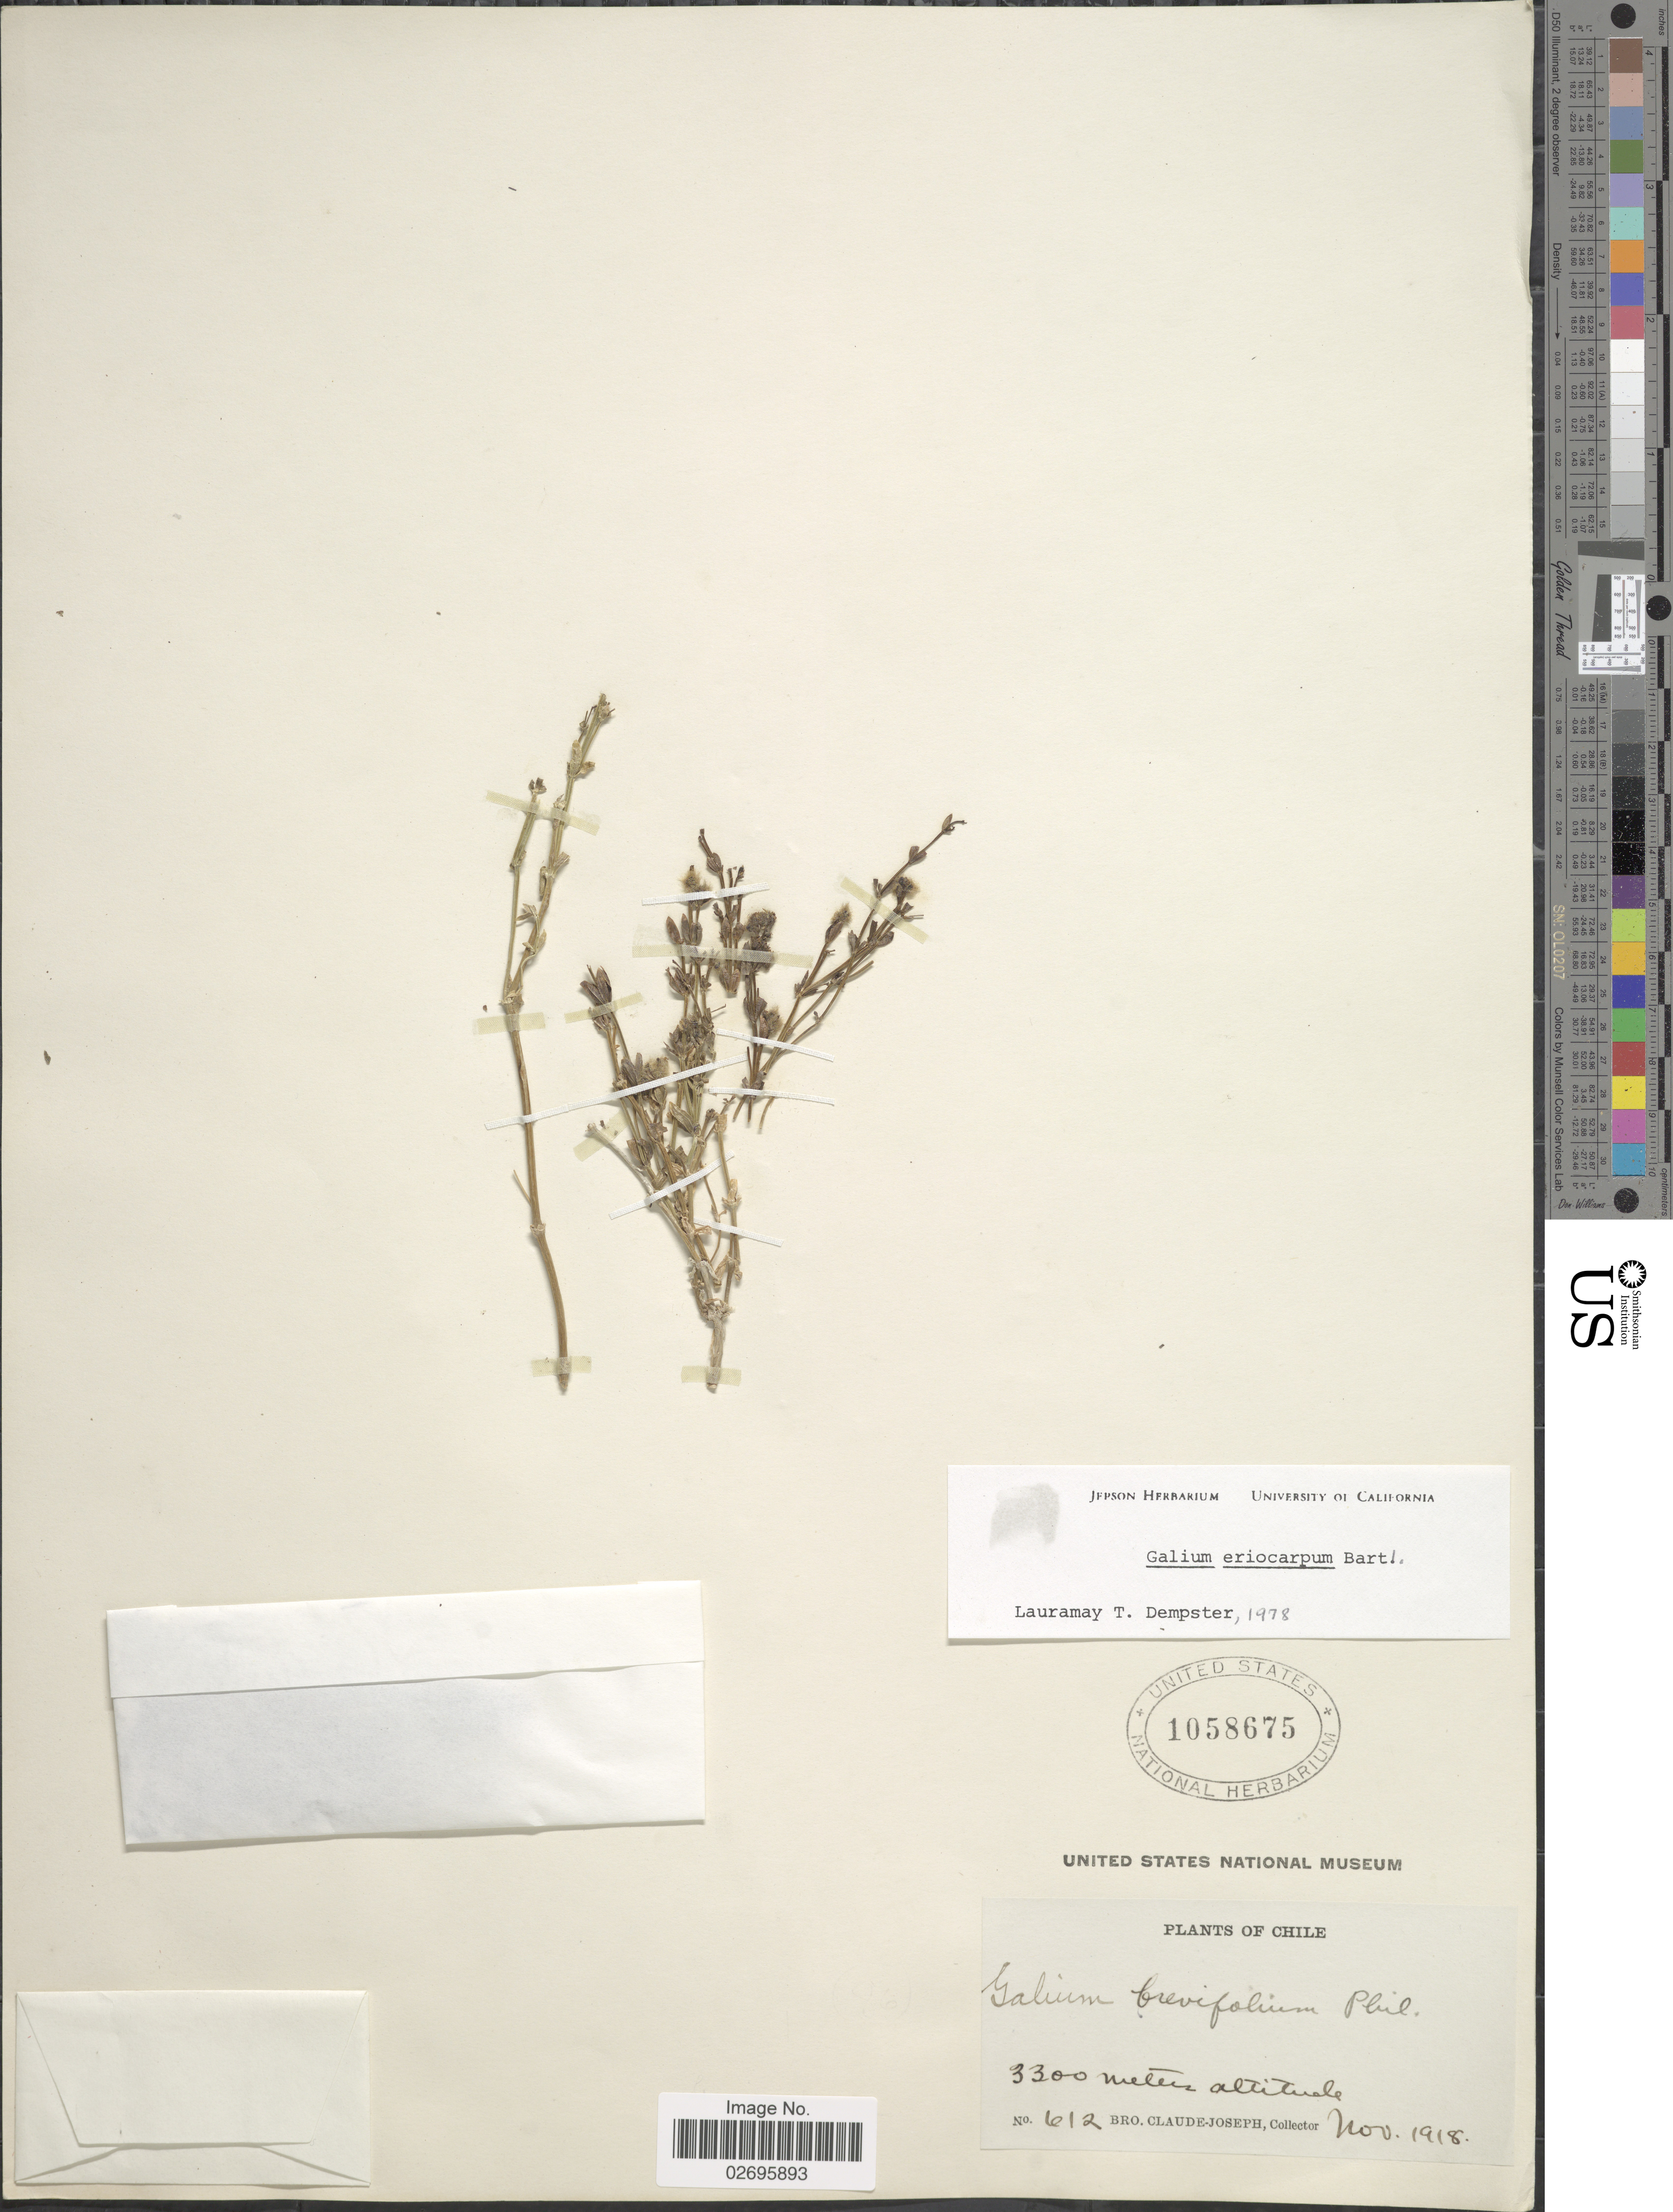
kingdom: Plantae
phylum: Tracheophyta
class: Magnoliopsida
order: Gentianales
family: Rubiaceae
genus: Galium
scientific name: Galium eriocarpum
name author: Bartl. ex DC.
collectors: Bro. Claude-Joseph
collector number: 612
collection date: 1918-11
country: Chile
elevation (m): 3300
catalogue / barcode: US 1058675